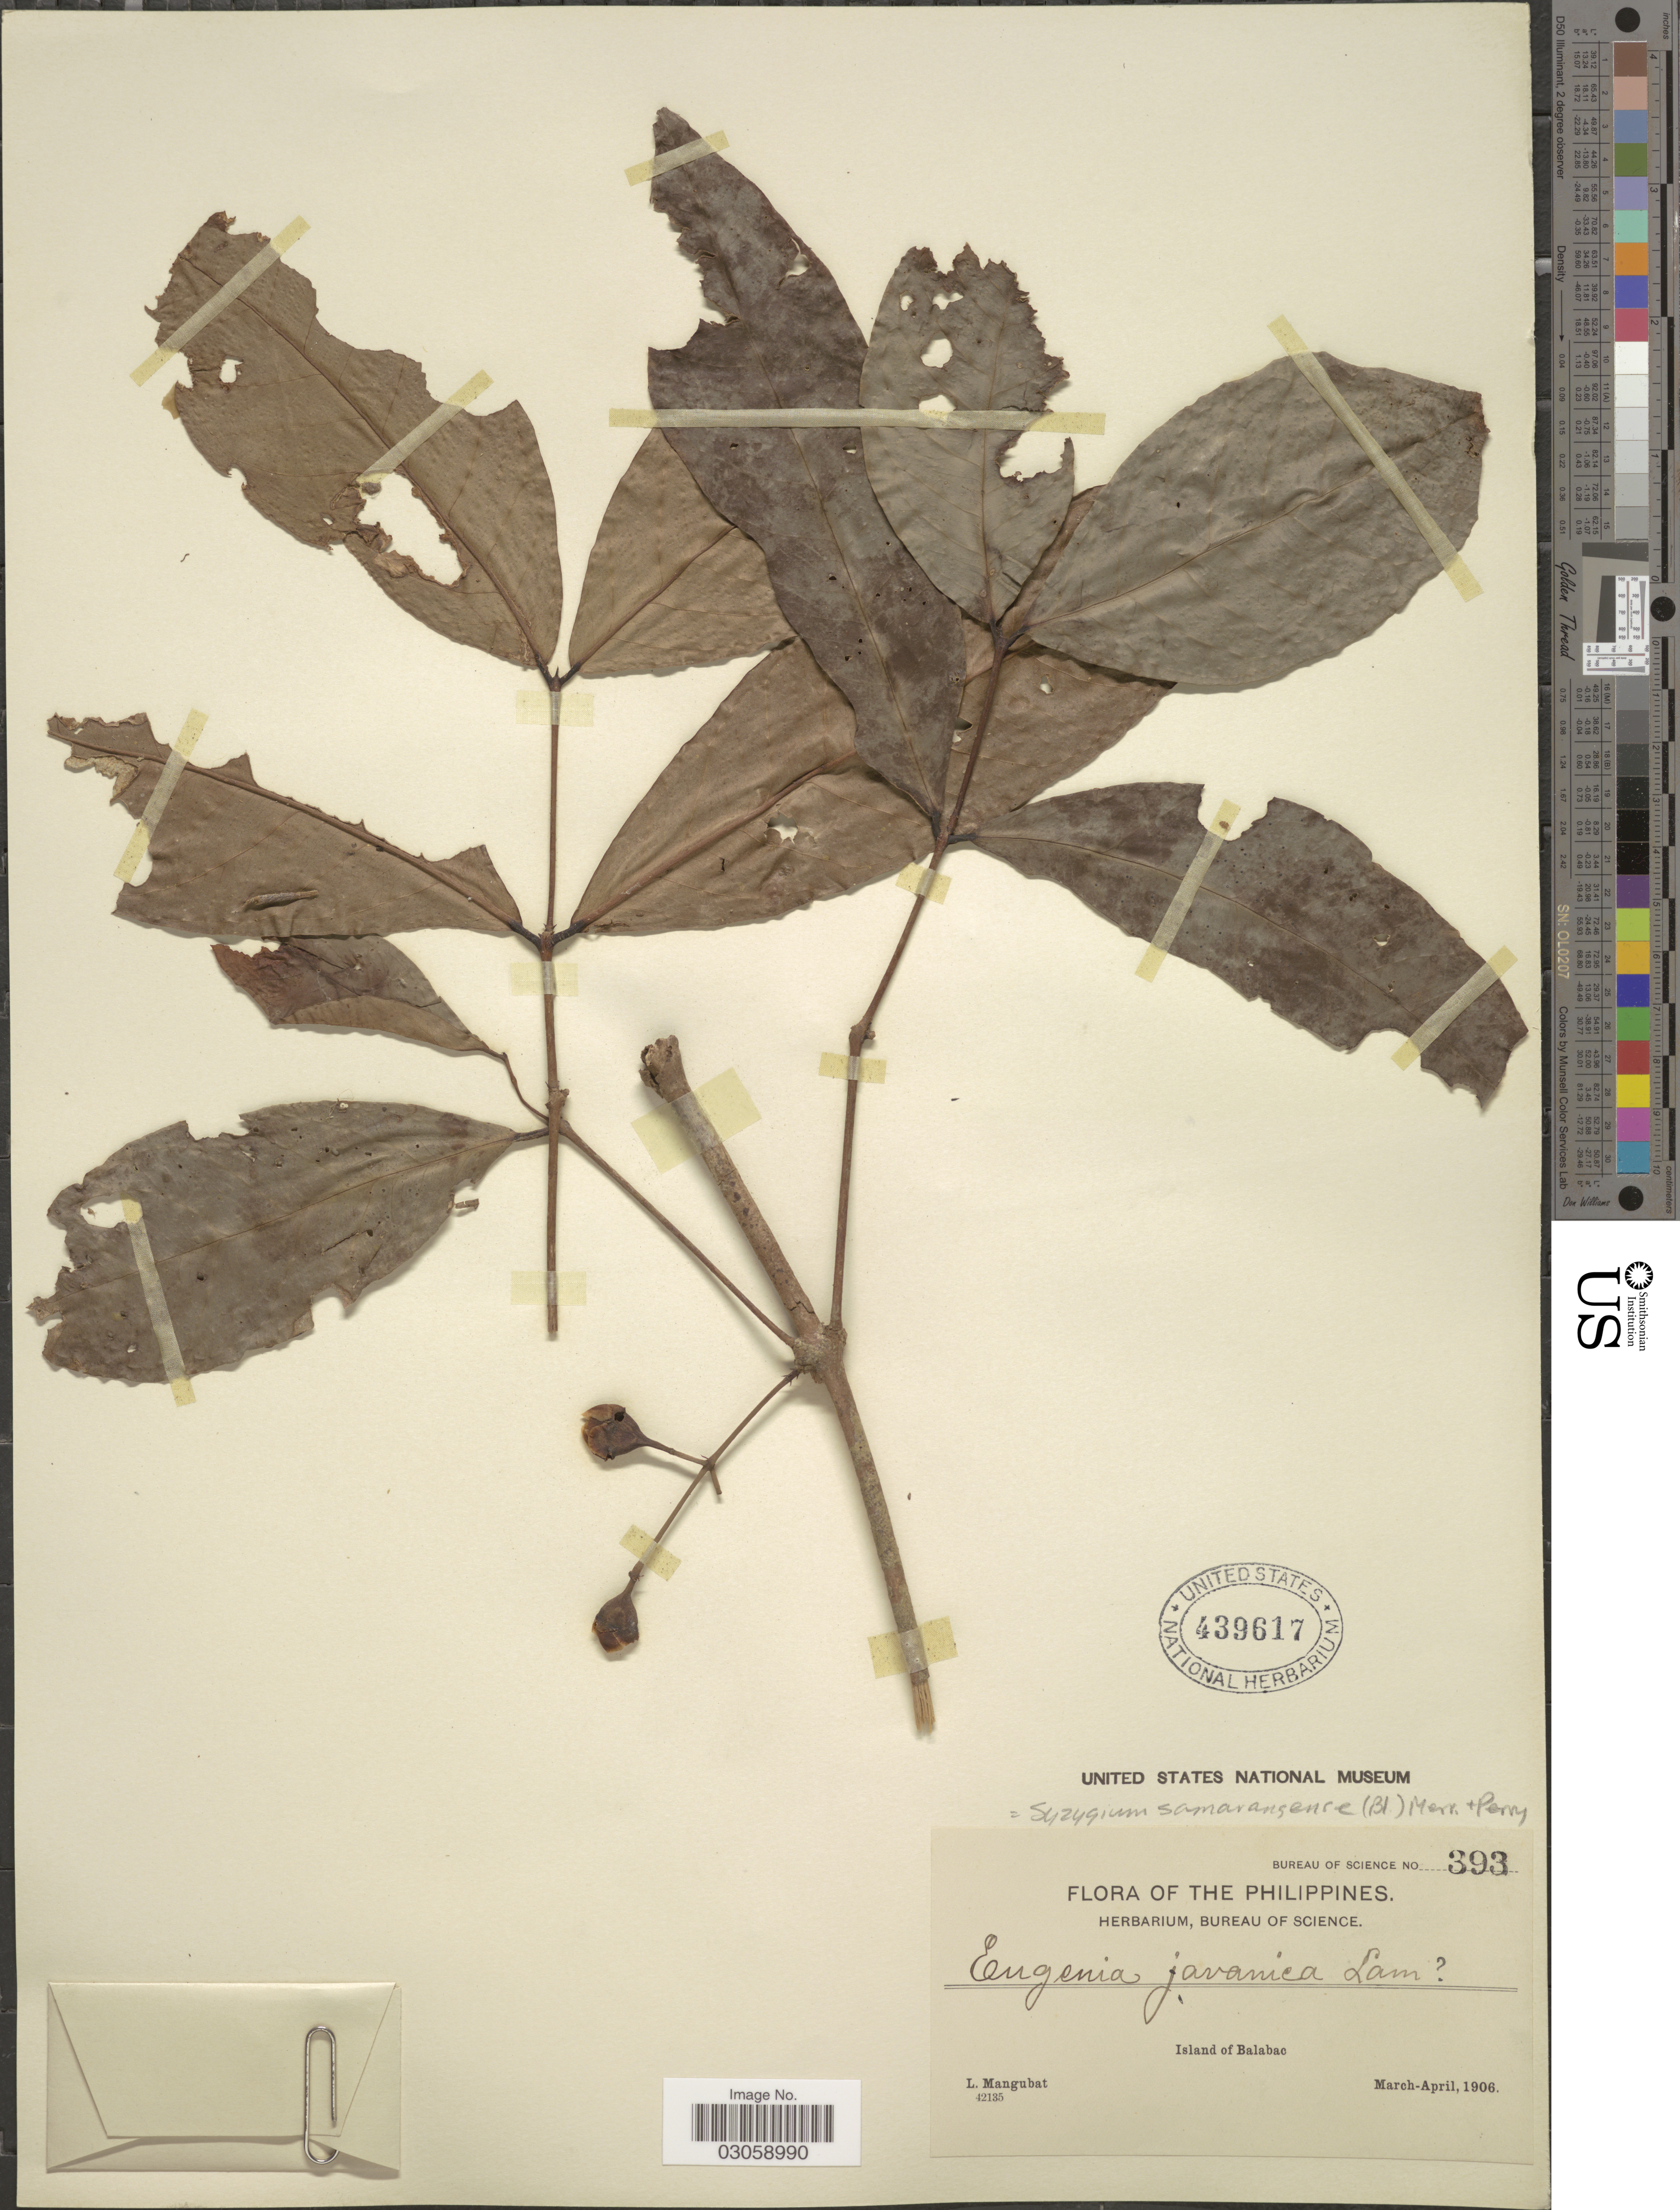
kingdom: Plantae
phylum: Tracheophyta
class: Magnoliopsida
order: Myrtales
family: Myrtaceae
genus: Syzygium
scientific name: Syzygium samarangense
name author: (Blume) Merr. & L.M. Perry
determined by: Strong, Mark T., (BOT), Smithsonian Institution - National Museum of Natural History (UNITED STATES)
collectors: L. Mangubat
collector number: Bureau of science 393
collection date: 1906-03/1906-04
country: Philippines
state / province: Mimaropa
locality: Island of Balabac.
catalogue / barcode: US 439617